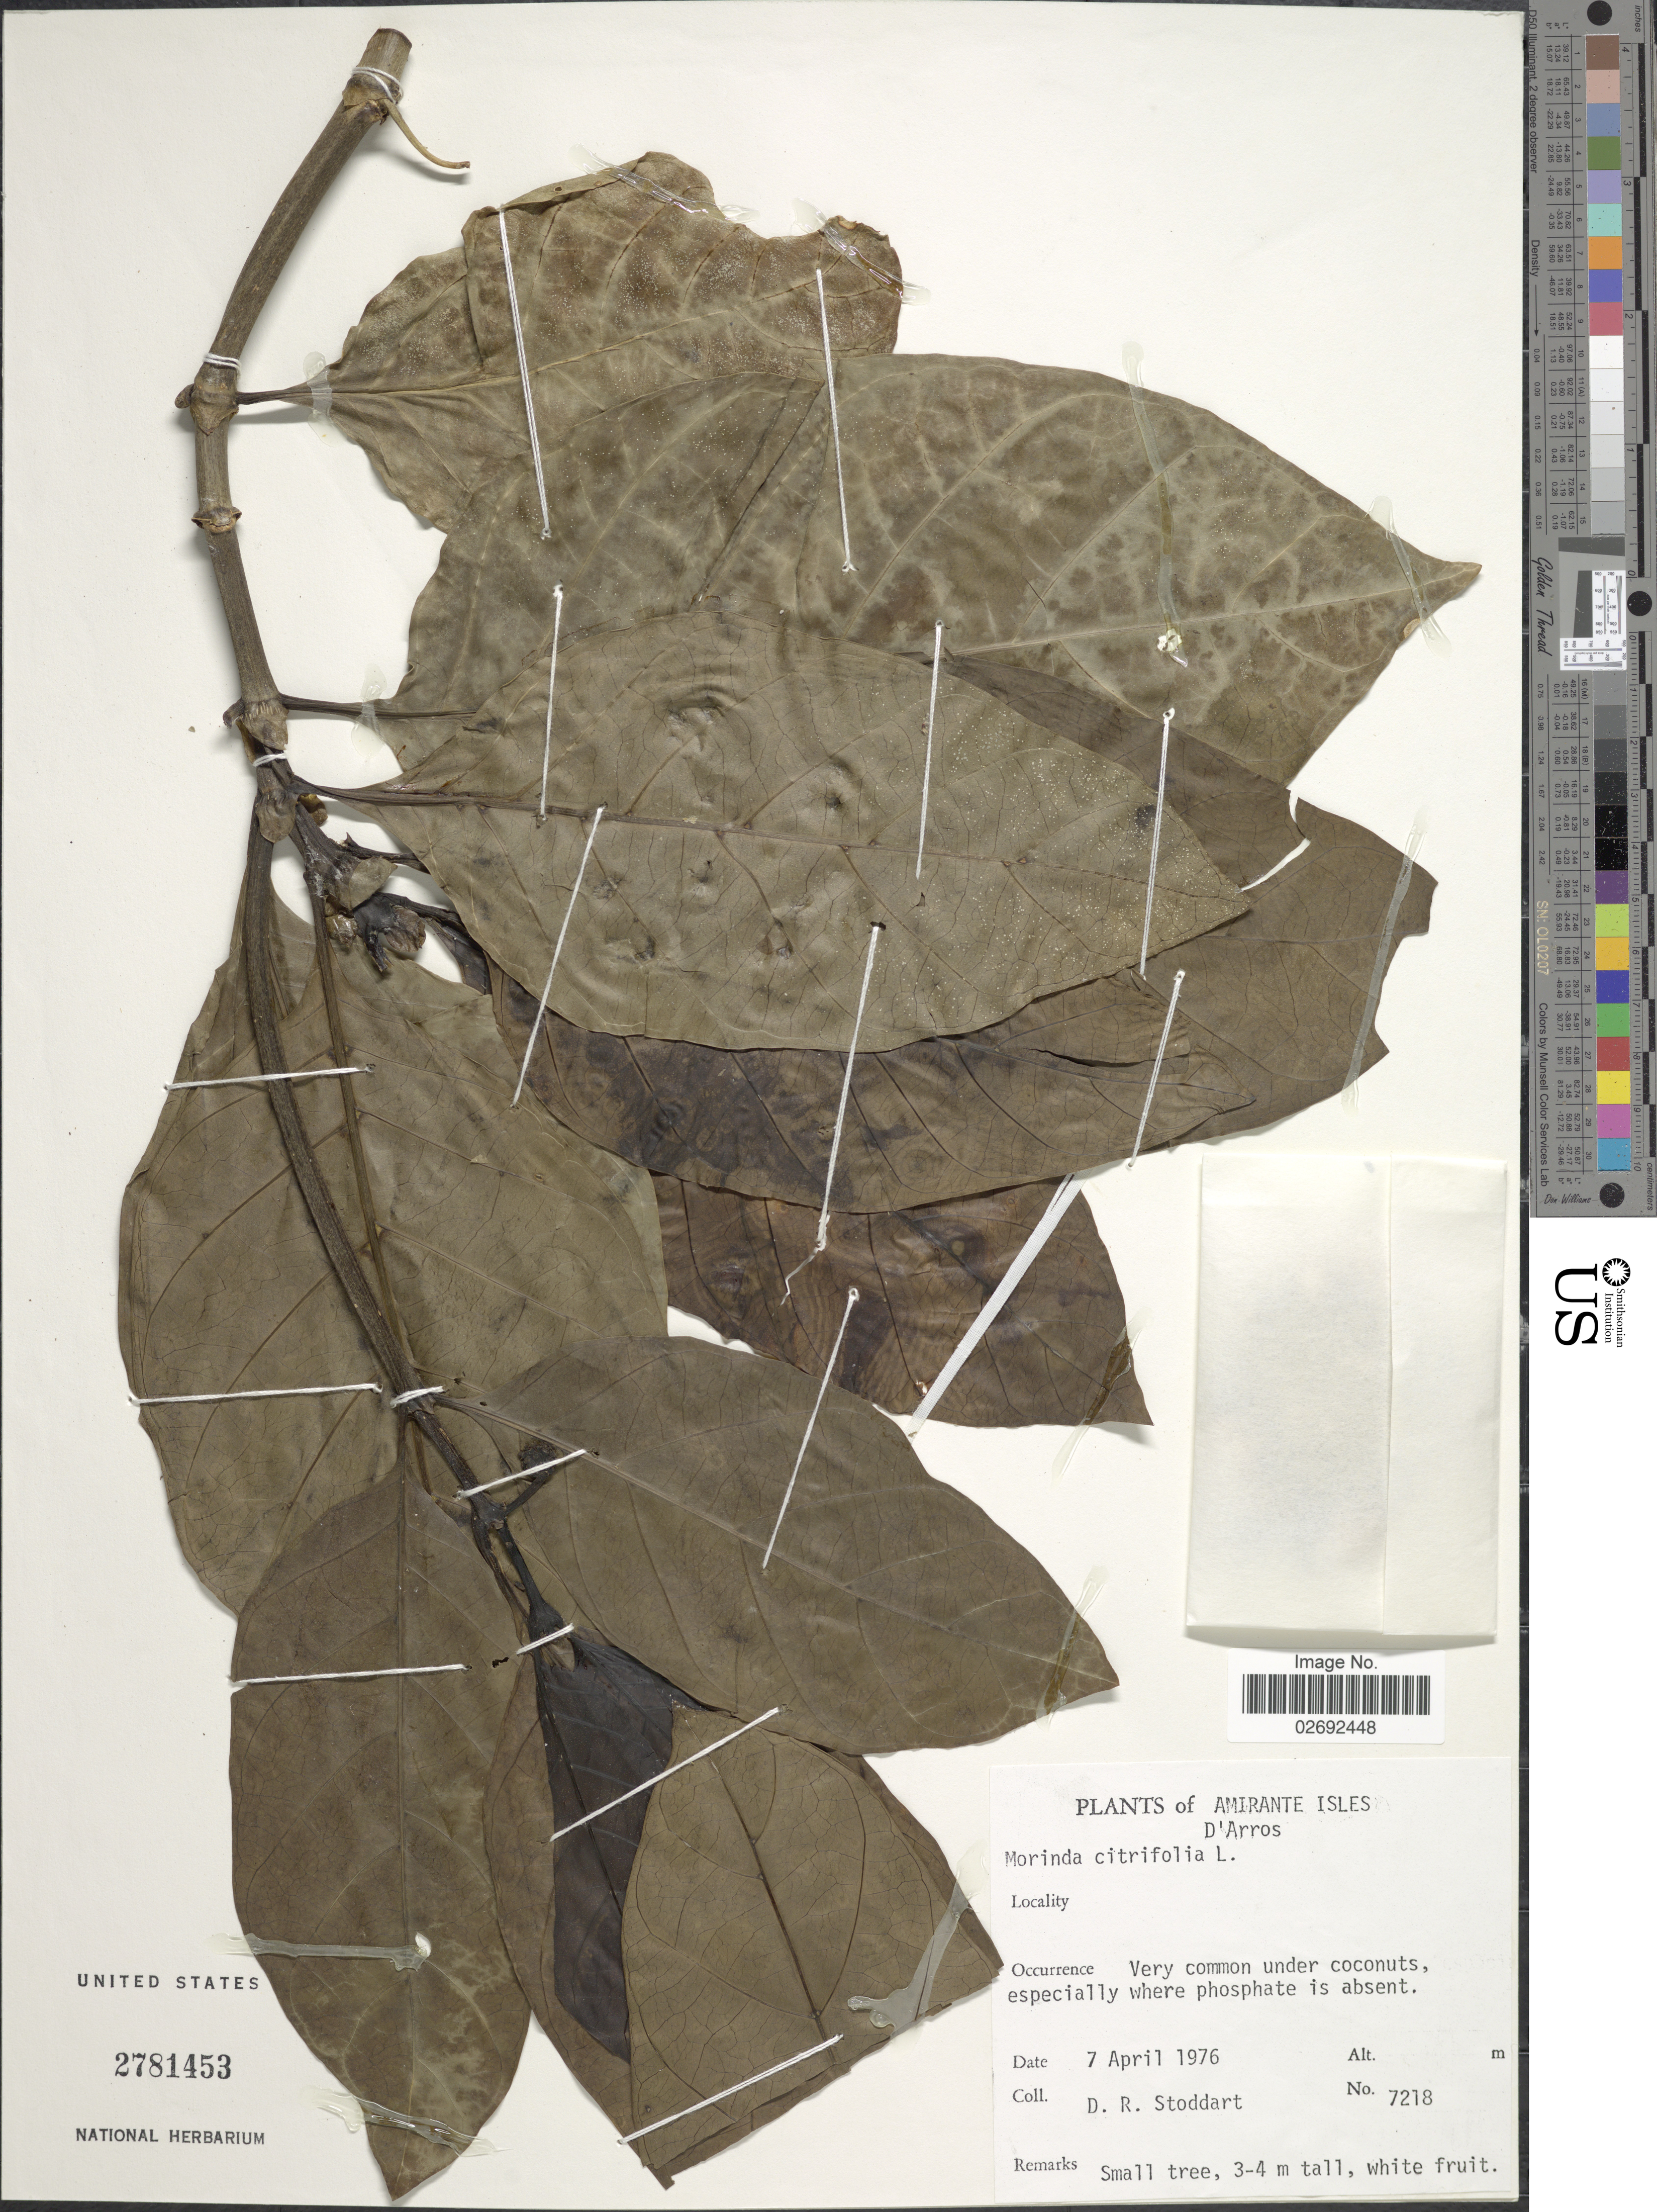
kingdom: Plantae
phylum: Tracheophyta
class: Magnoliopsida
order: Gentianales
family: Rubiaceae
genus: Morinda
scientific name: Morinda citrifolia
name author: L.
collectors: D. R. Stoddart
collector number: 7218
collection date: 1976-04-07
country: Seychelles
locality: Amirante Isles. D'Arros.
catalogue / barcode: US 2781453